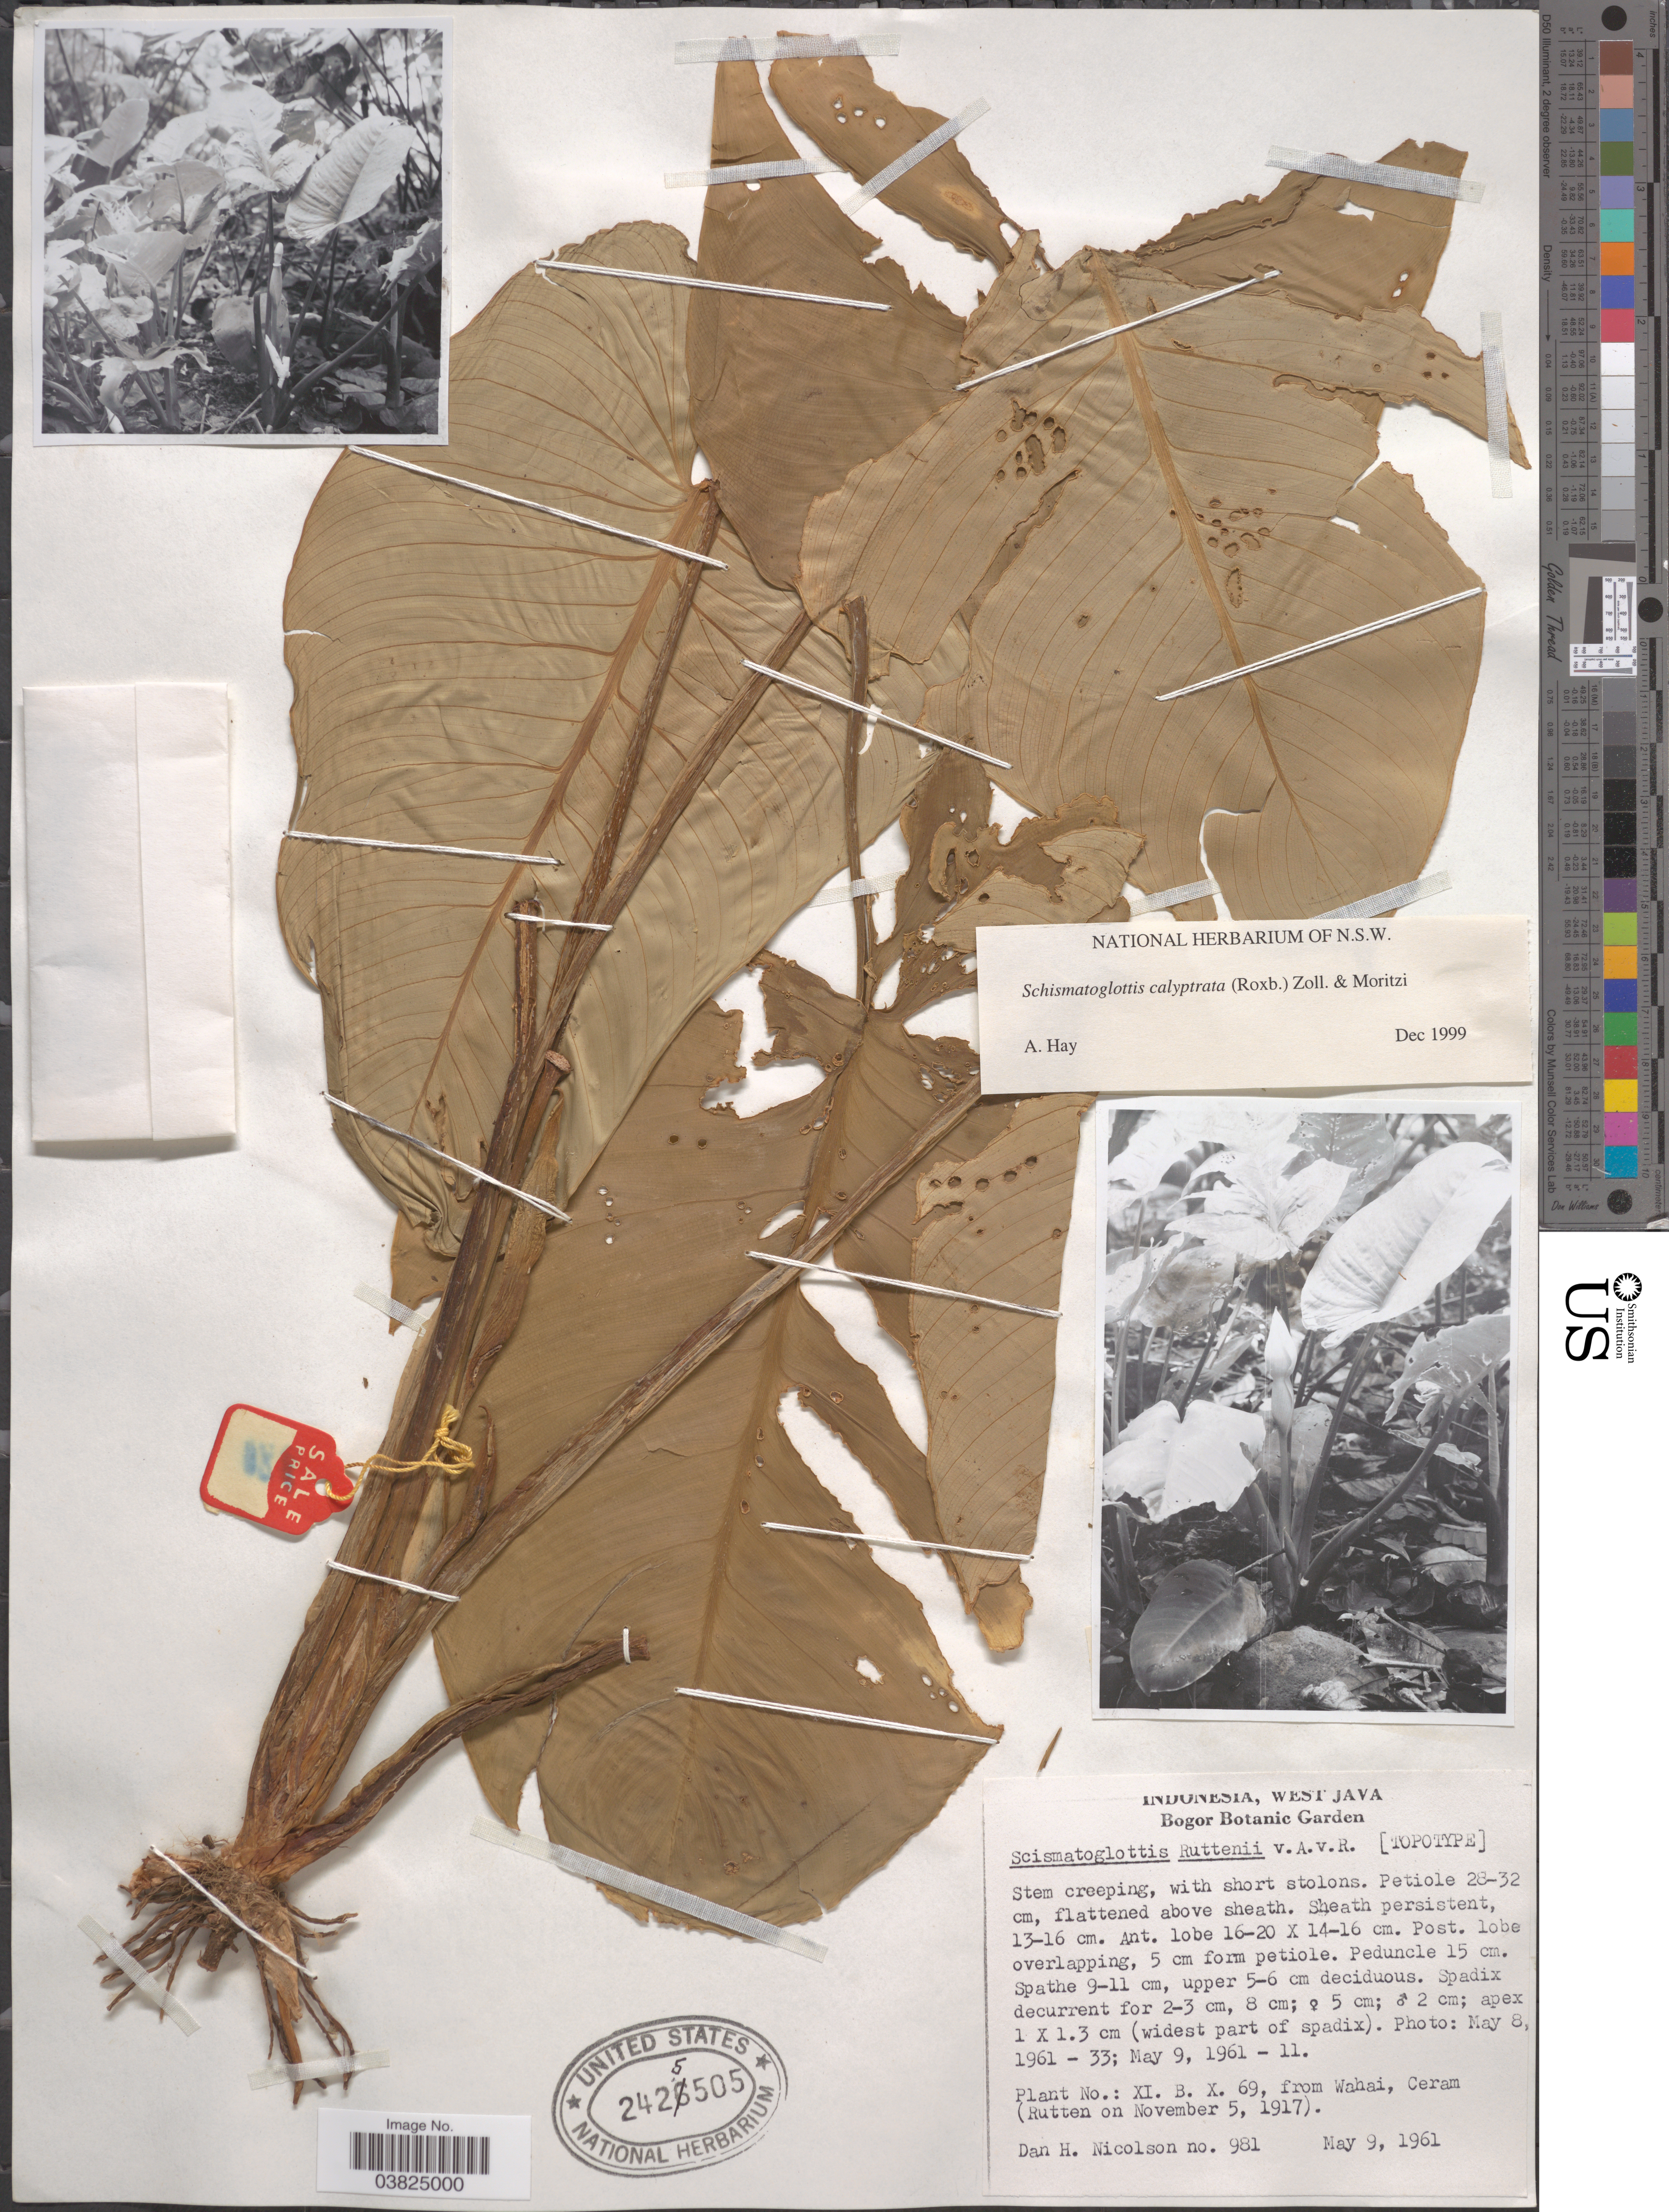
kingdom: Plantae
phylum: Tracheophyta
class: Liliopsida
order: Alismatales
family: Araceae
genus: Schismatoglottis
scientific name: Schismatoglottis calyptrata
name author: Zoll. & Moritzi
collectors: D. H. Nicolson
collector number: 981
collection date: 1961-05-09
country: Indonesia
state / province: Java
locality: West Java. Bogor Botanic Garden.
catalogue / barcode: US 2425505